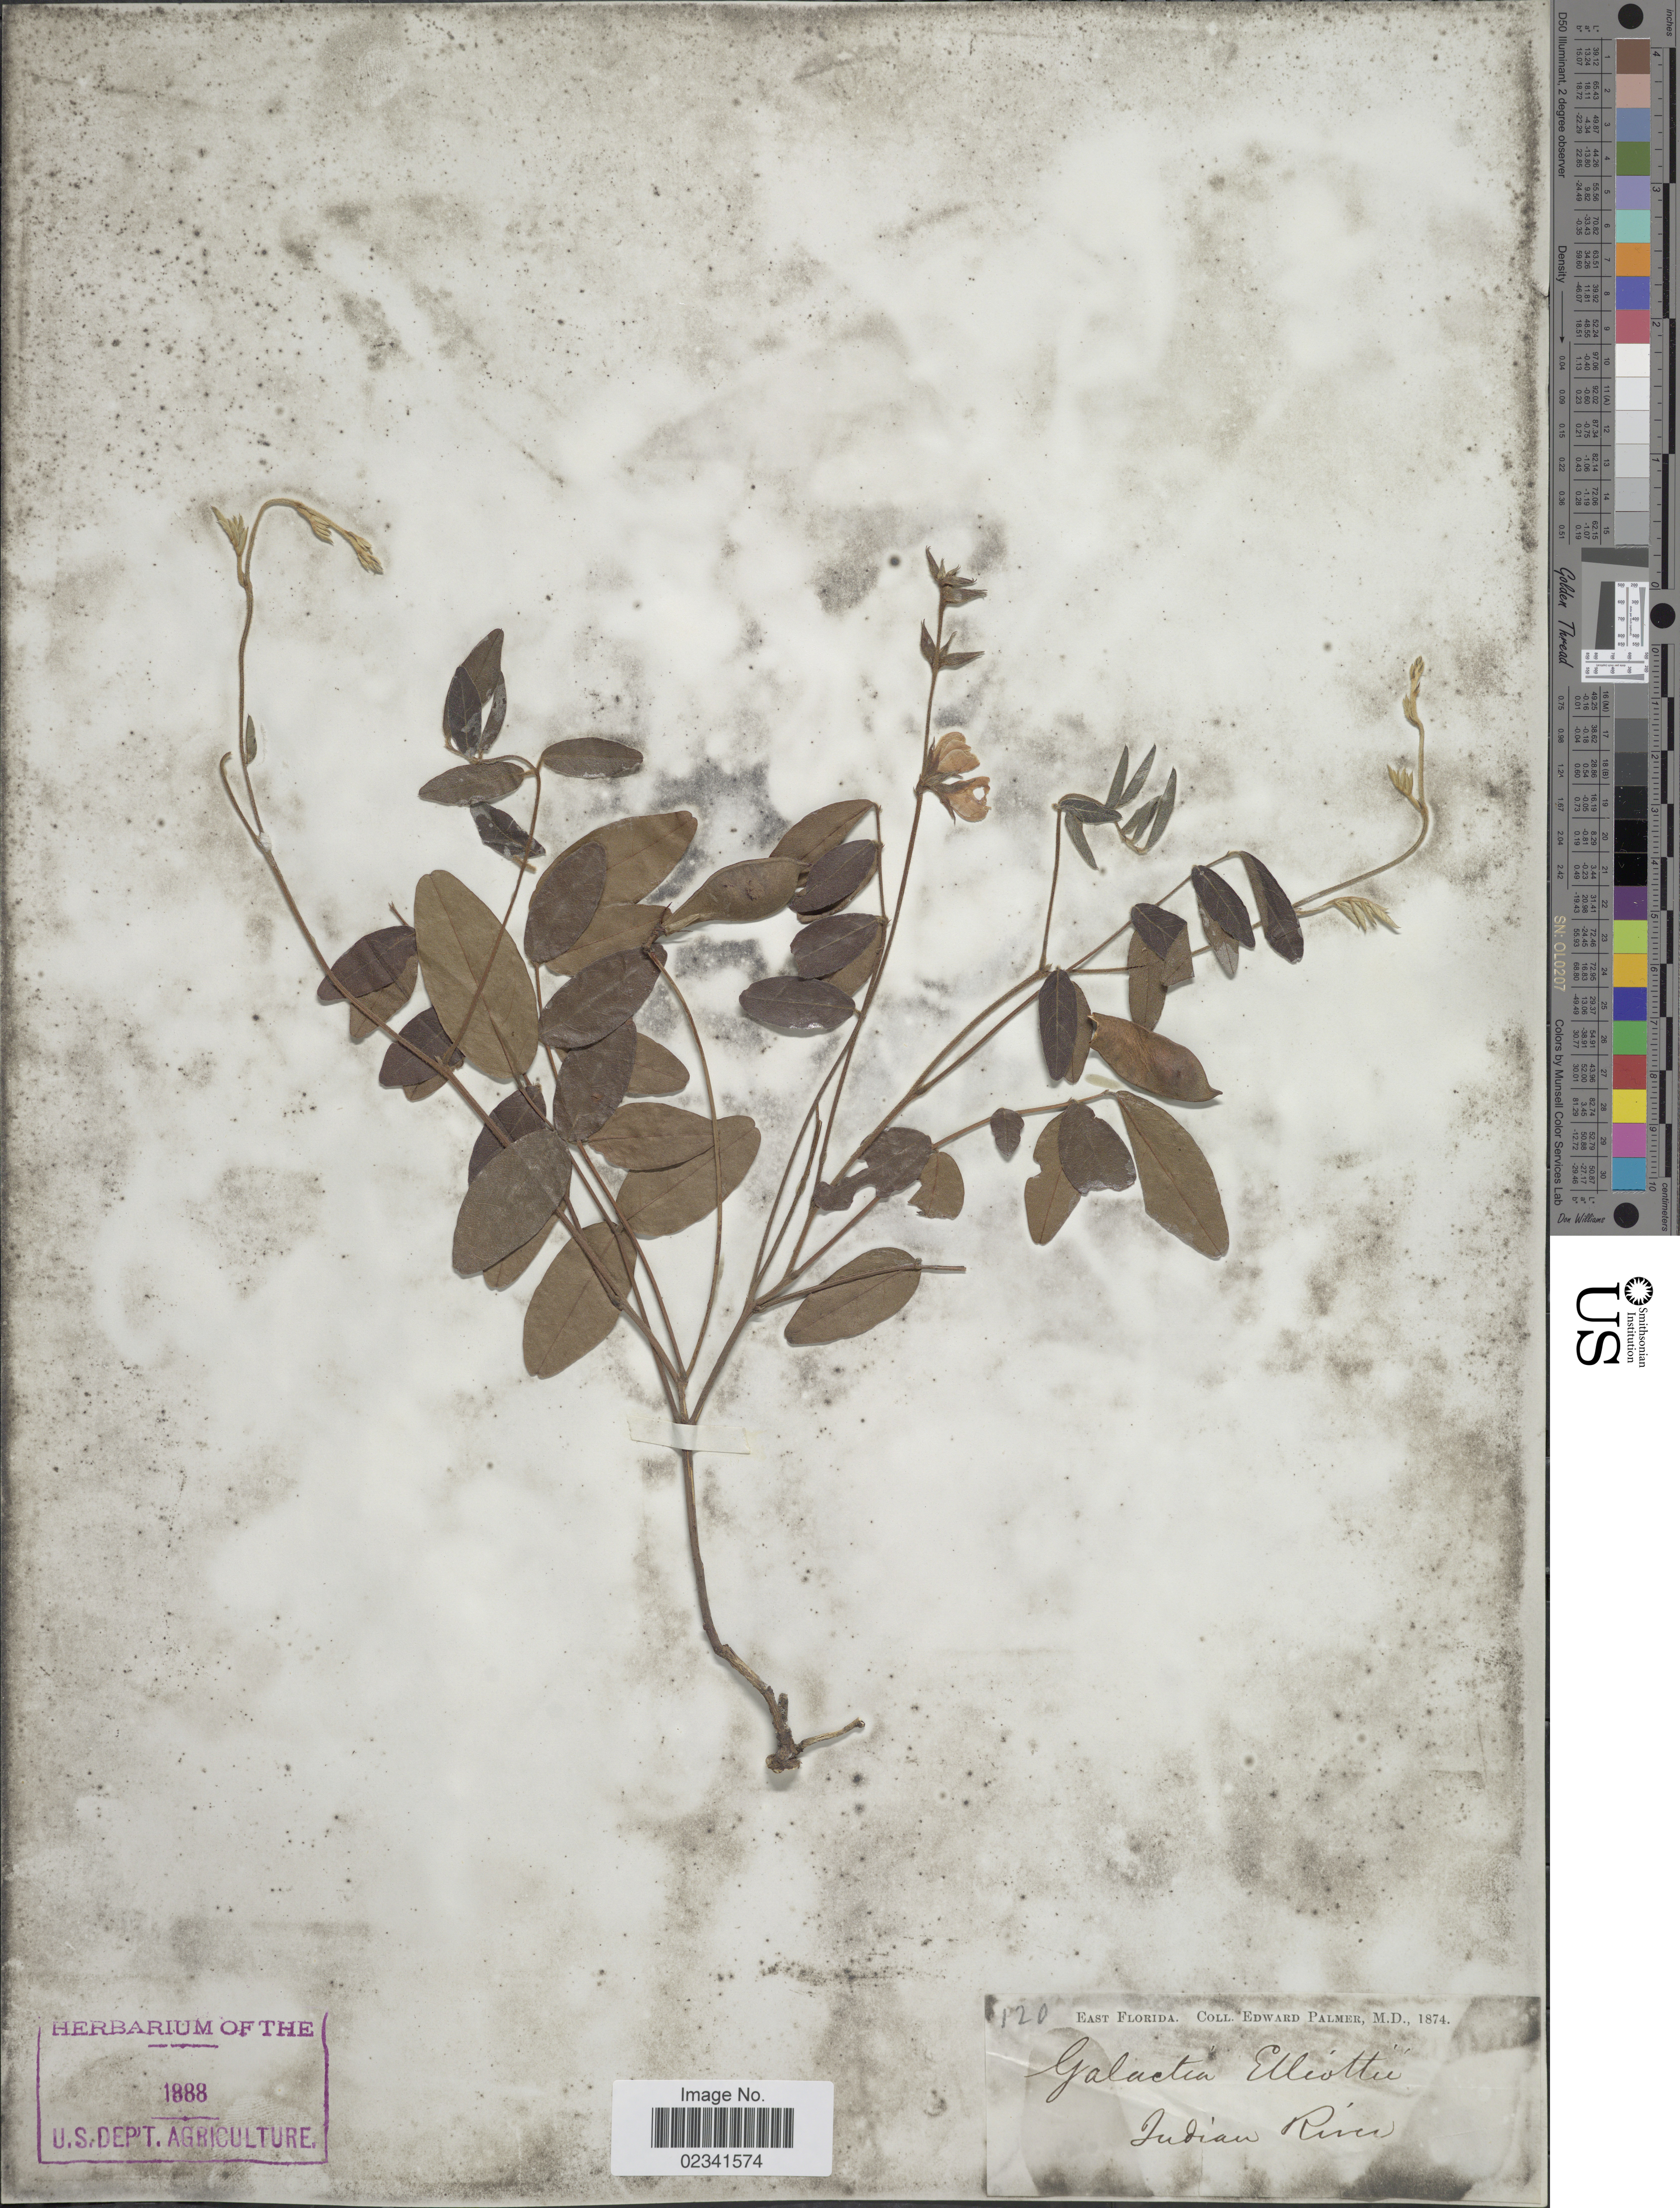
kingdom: Plantae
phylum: Tracheophyta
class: Magnoliopsida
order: Fabales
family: Fabaceae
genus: Galactia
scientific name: Galactia elliottii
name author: Nutt.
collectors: E. Palmer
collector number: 120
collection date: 1874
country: United States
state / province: Florida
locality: East Florida, Indian River